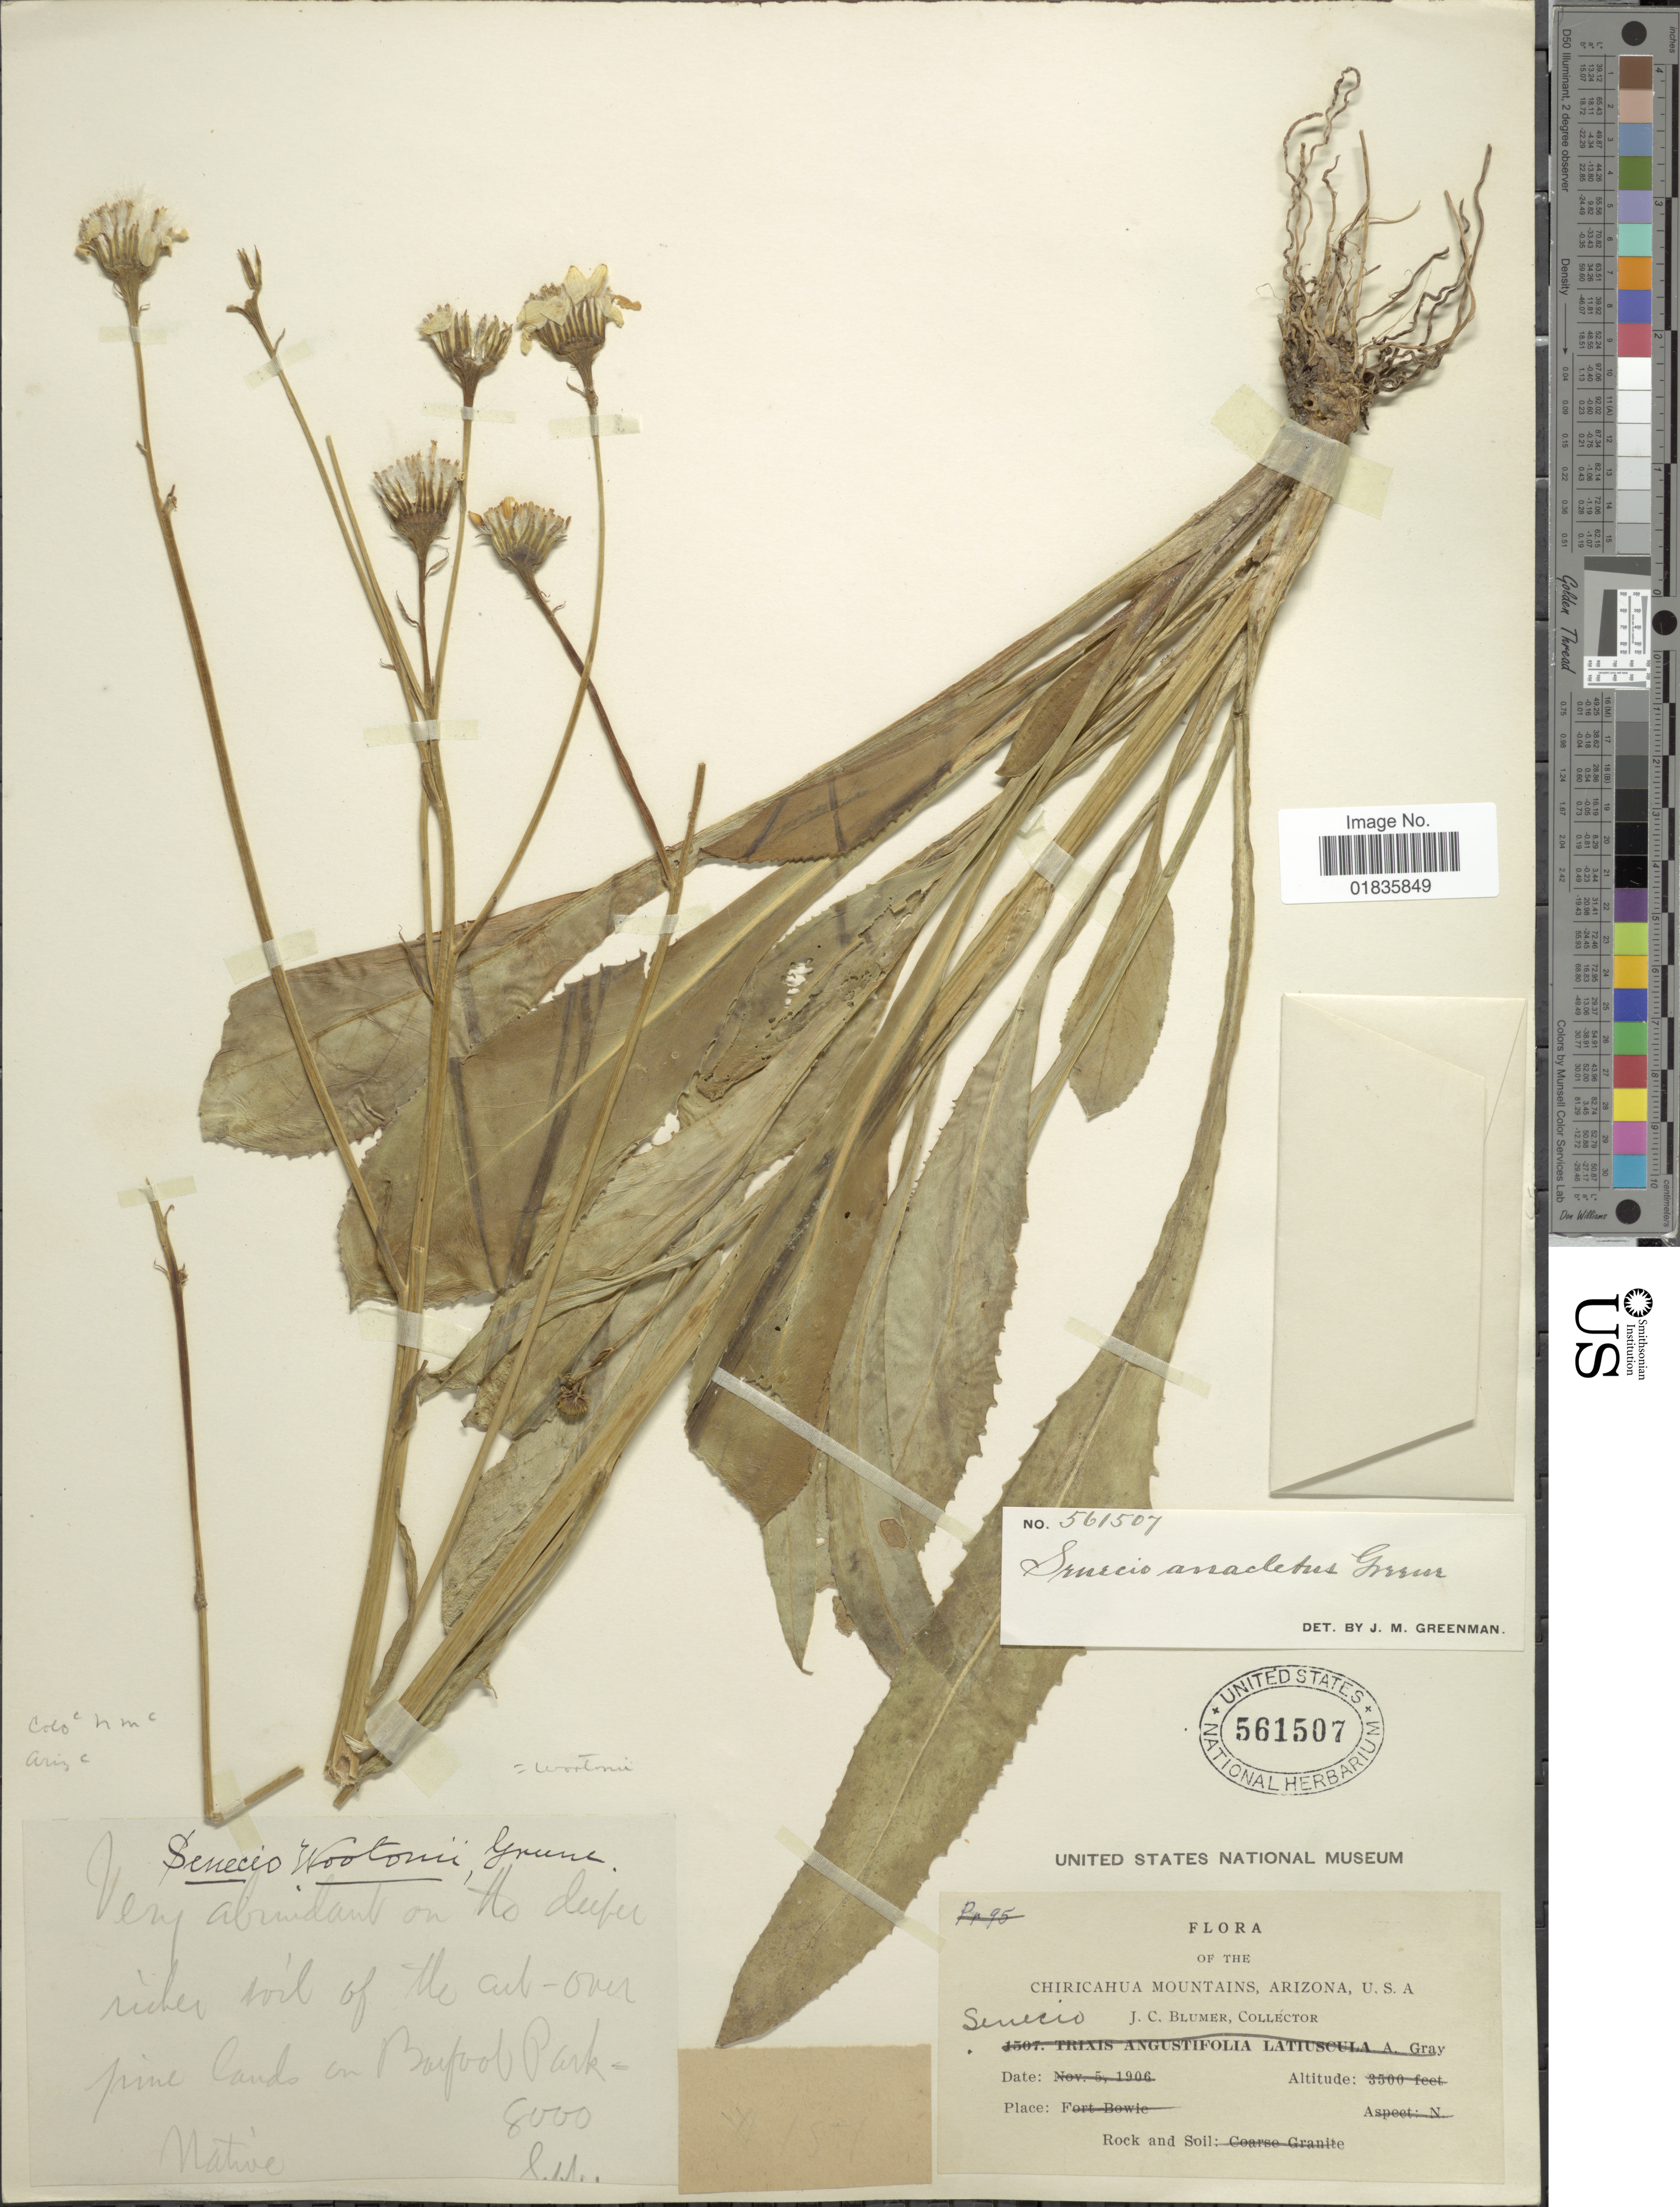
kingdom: Plantae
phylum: Tracheophyta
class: Magnoliopsida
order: Asterales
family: Asteraceae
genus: Senecio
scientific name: Senecio wootonii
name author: Greene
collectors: J. C. Blumer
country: United States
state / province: Arizona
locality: Chiricahua Mountains, in Barfoot Park.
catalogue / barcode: US 561507